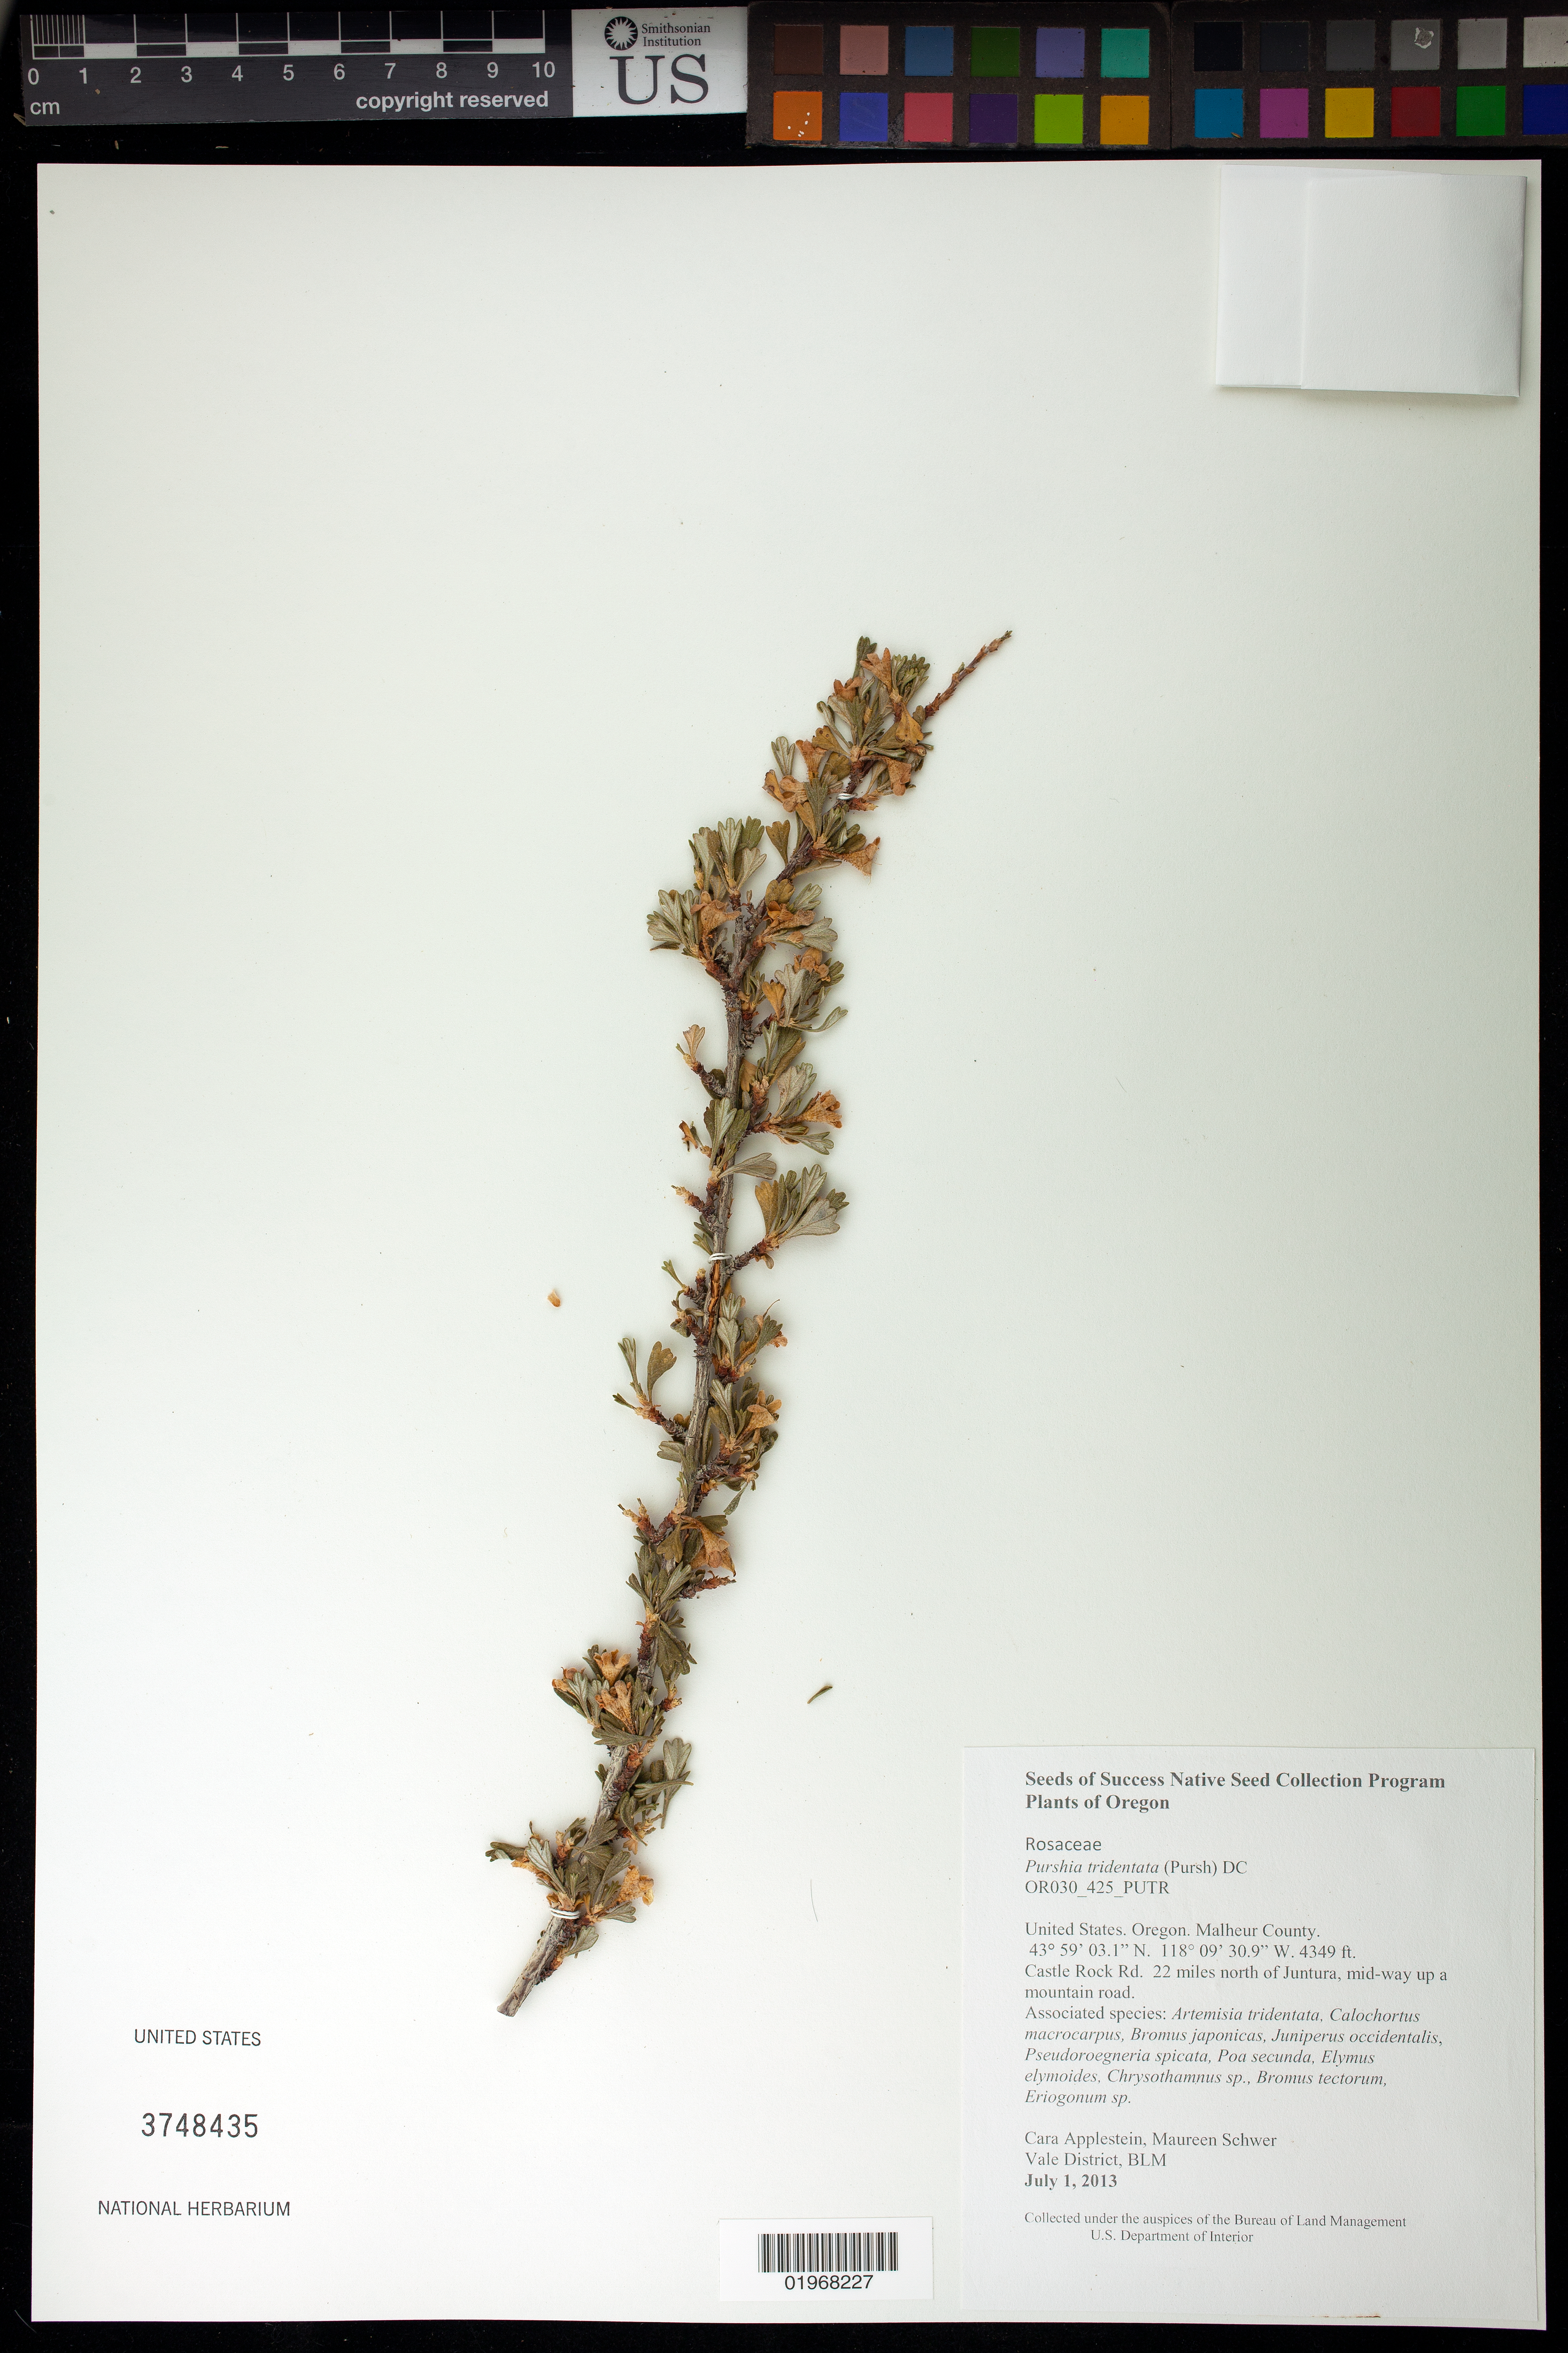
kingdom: Plantae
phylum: Tracheophyta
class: Magnoliopsida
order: Rosales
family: Rosaceae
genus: Purshia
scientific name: Purshia tridentata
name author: (Pursh) DC.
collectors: C. Applestein & M. Schwer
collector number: OR030-425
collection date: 2013-07-01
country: United States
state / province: Oregon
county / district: Malheur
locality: Castle Rock Rd. 22 mi. N of Juntura, mid-way up a mountain road.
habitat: With Artemisia tridentata, Juniper occidentalis, Poa secunda, ect.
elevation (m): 1326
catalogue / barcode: US 3748435